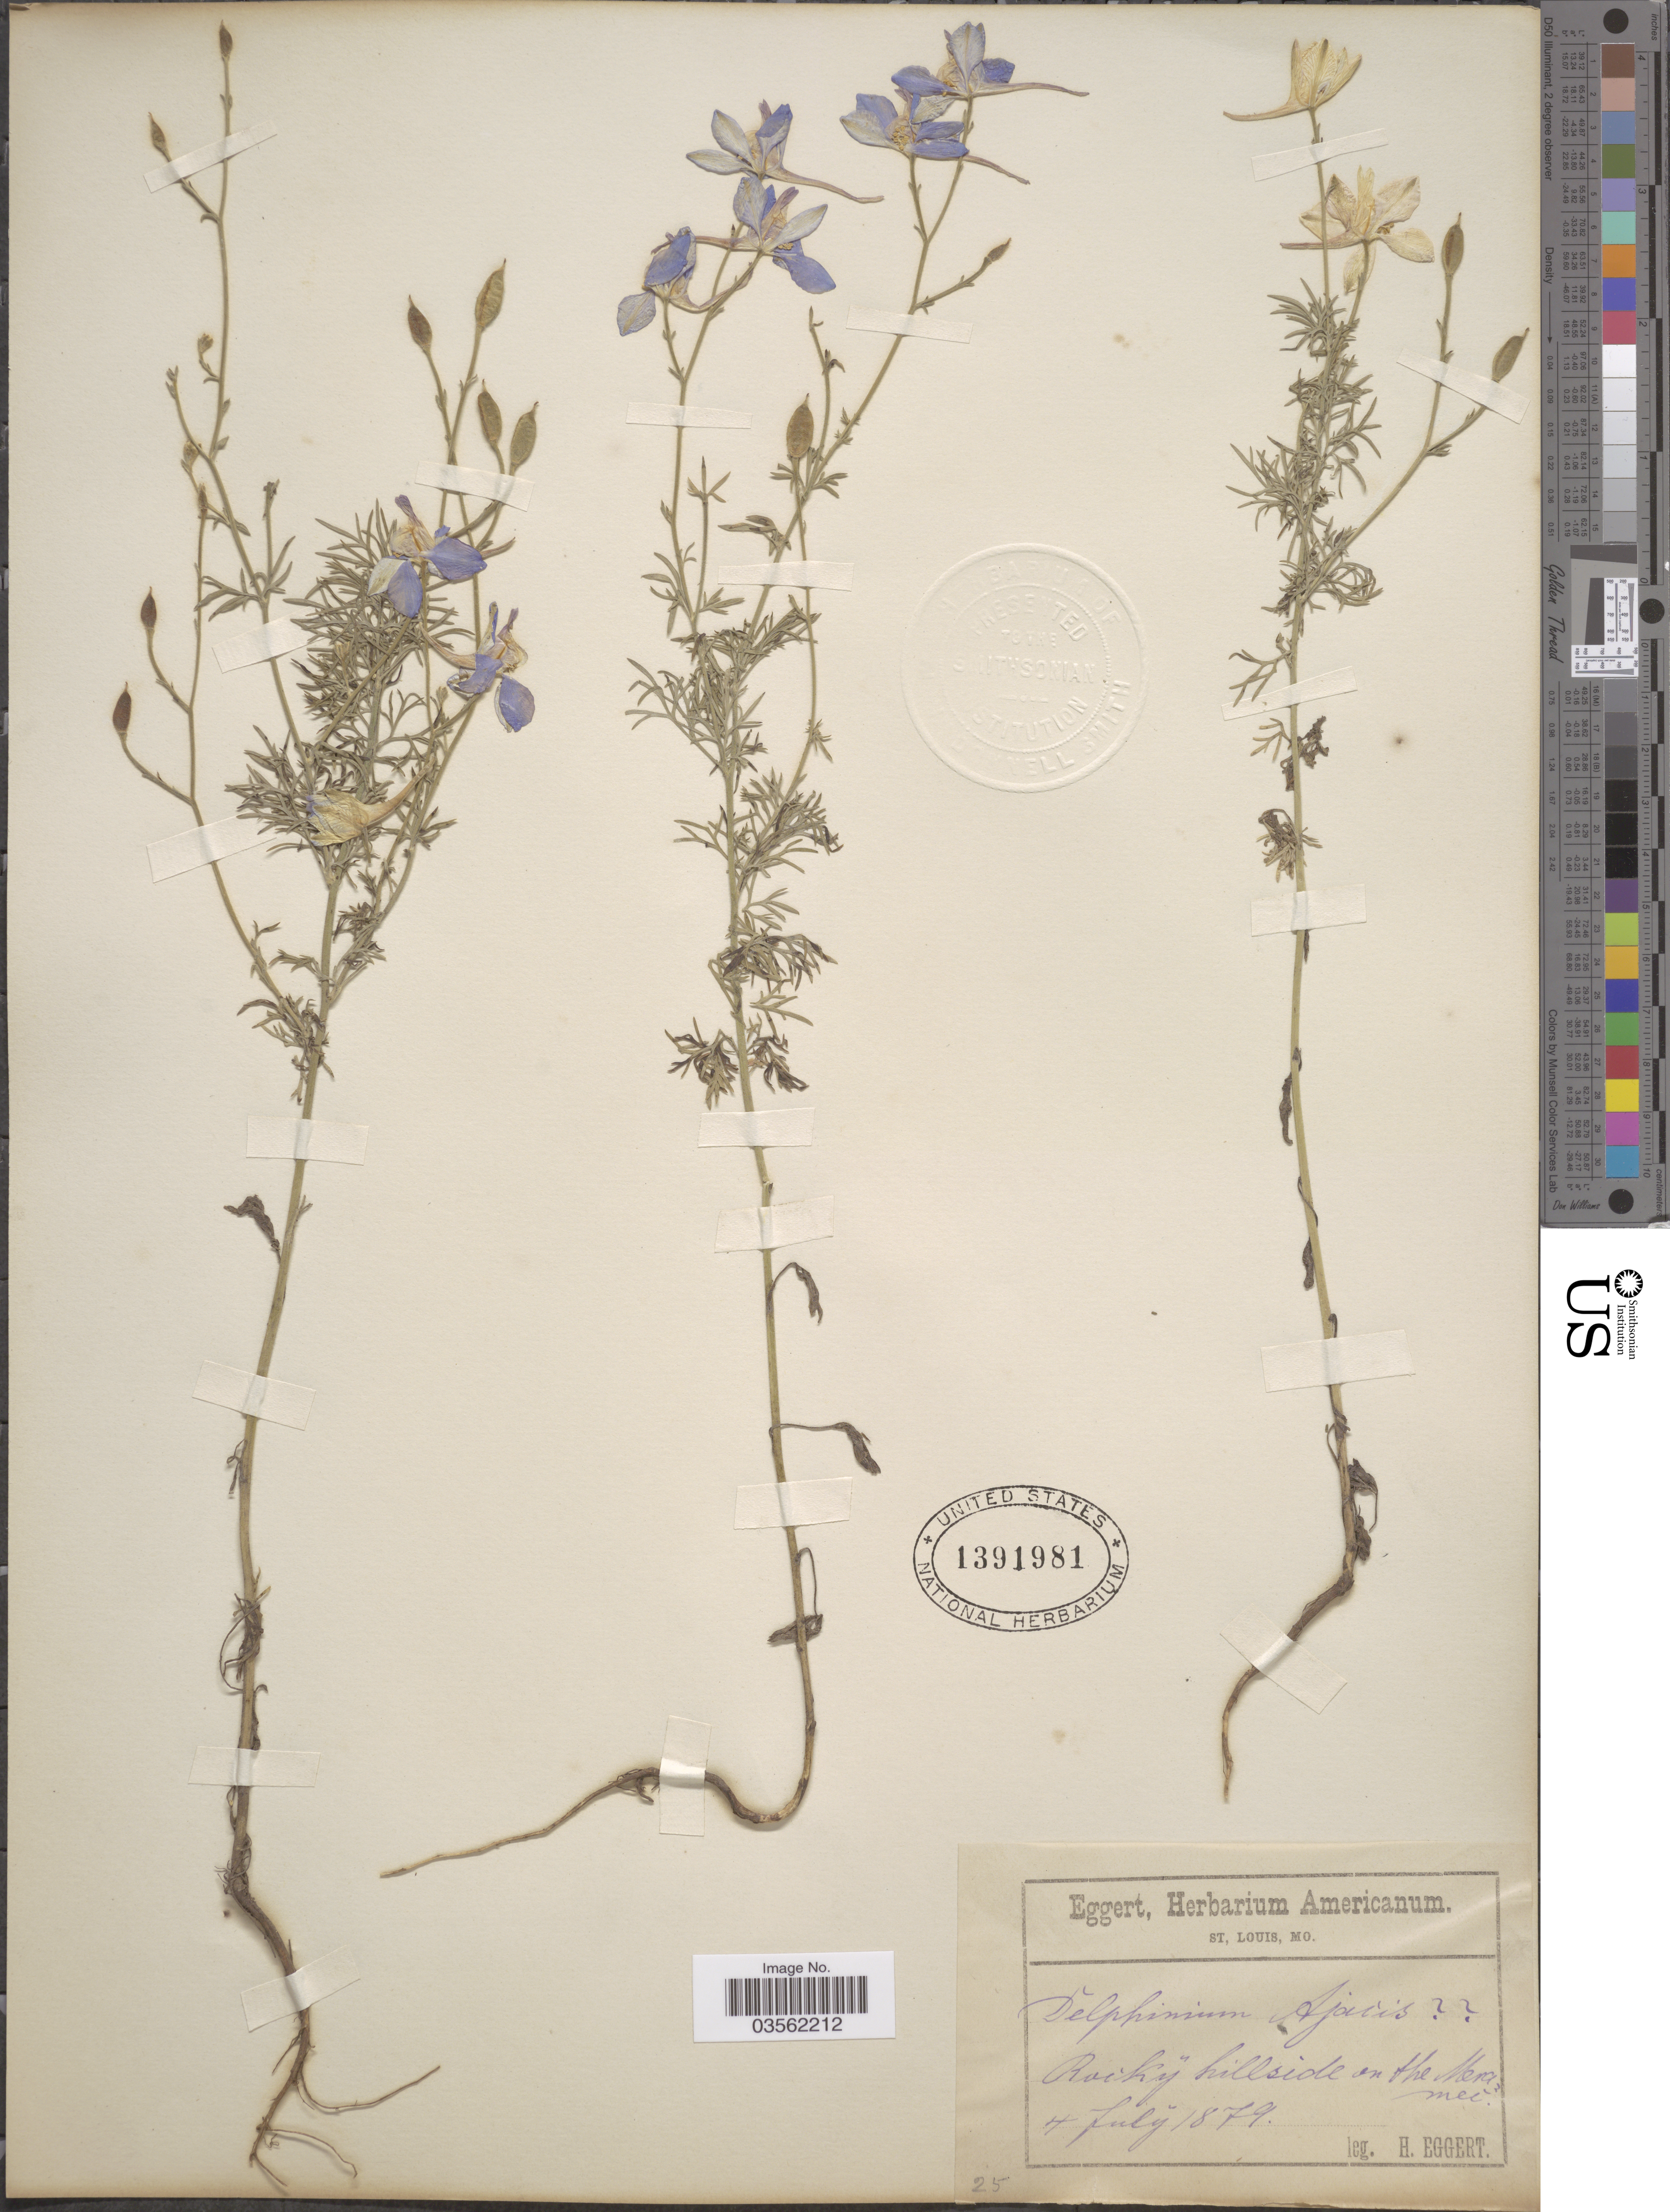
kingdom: Plantae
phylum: Tracheophyta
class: Magnoliopsida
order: Ranunculales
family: Ranunculaceae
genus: Delphinium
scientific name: Delphinium ajacis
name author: L.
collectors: H. Eggert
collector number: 25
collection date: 1879-07-04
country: United States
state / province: Missouri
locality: St. Louis. Rocky hillside on the Meramec.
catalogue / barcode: US 1391981